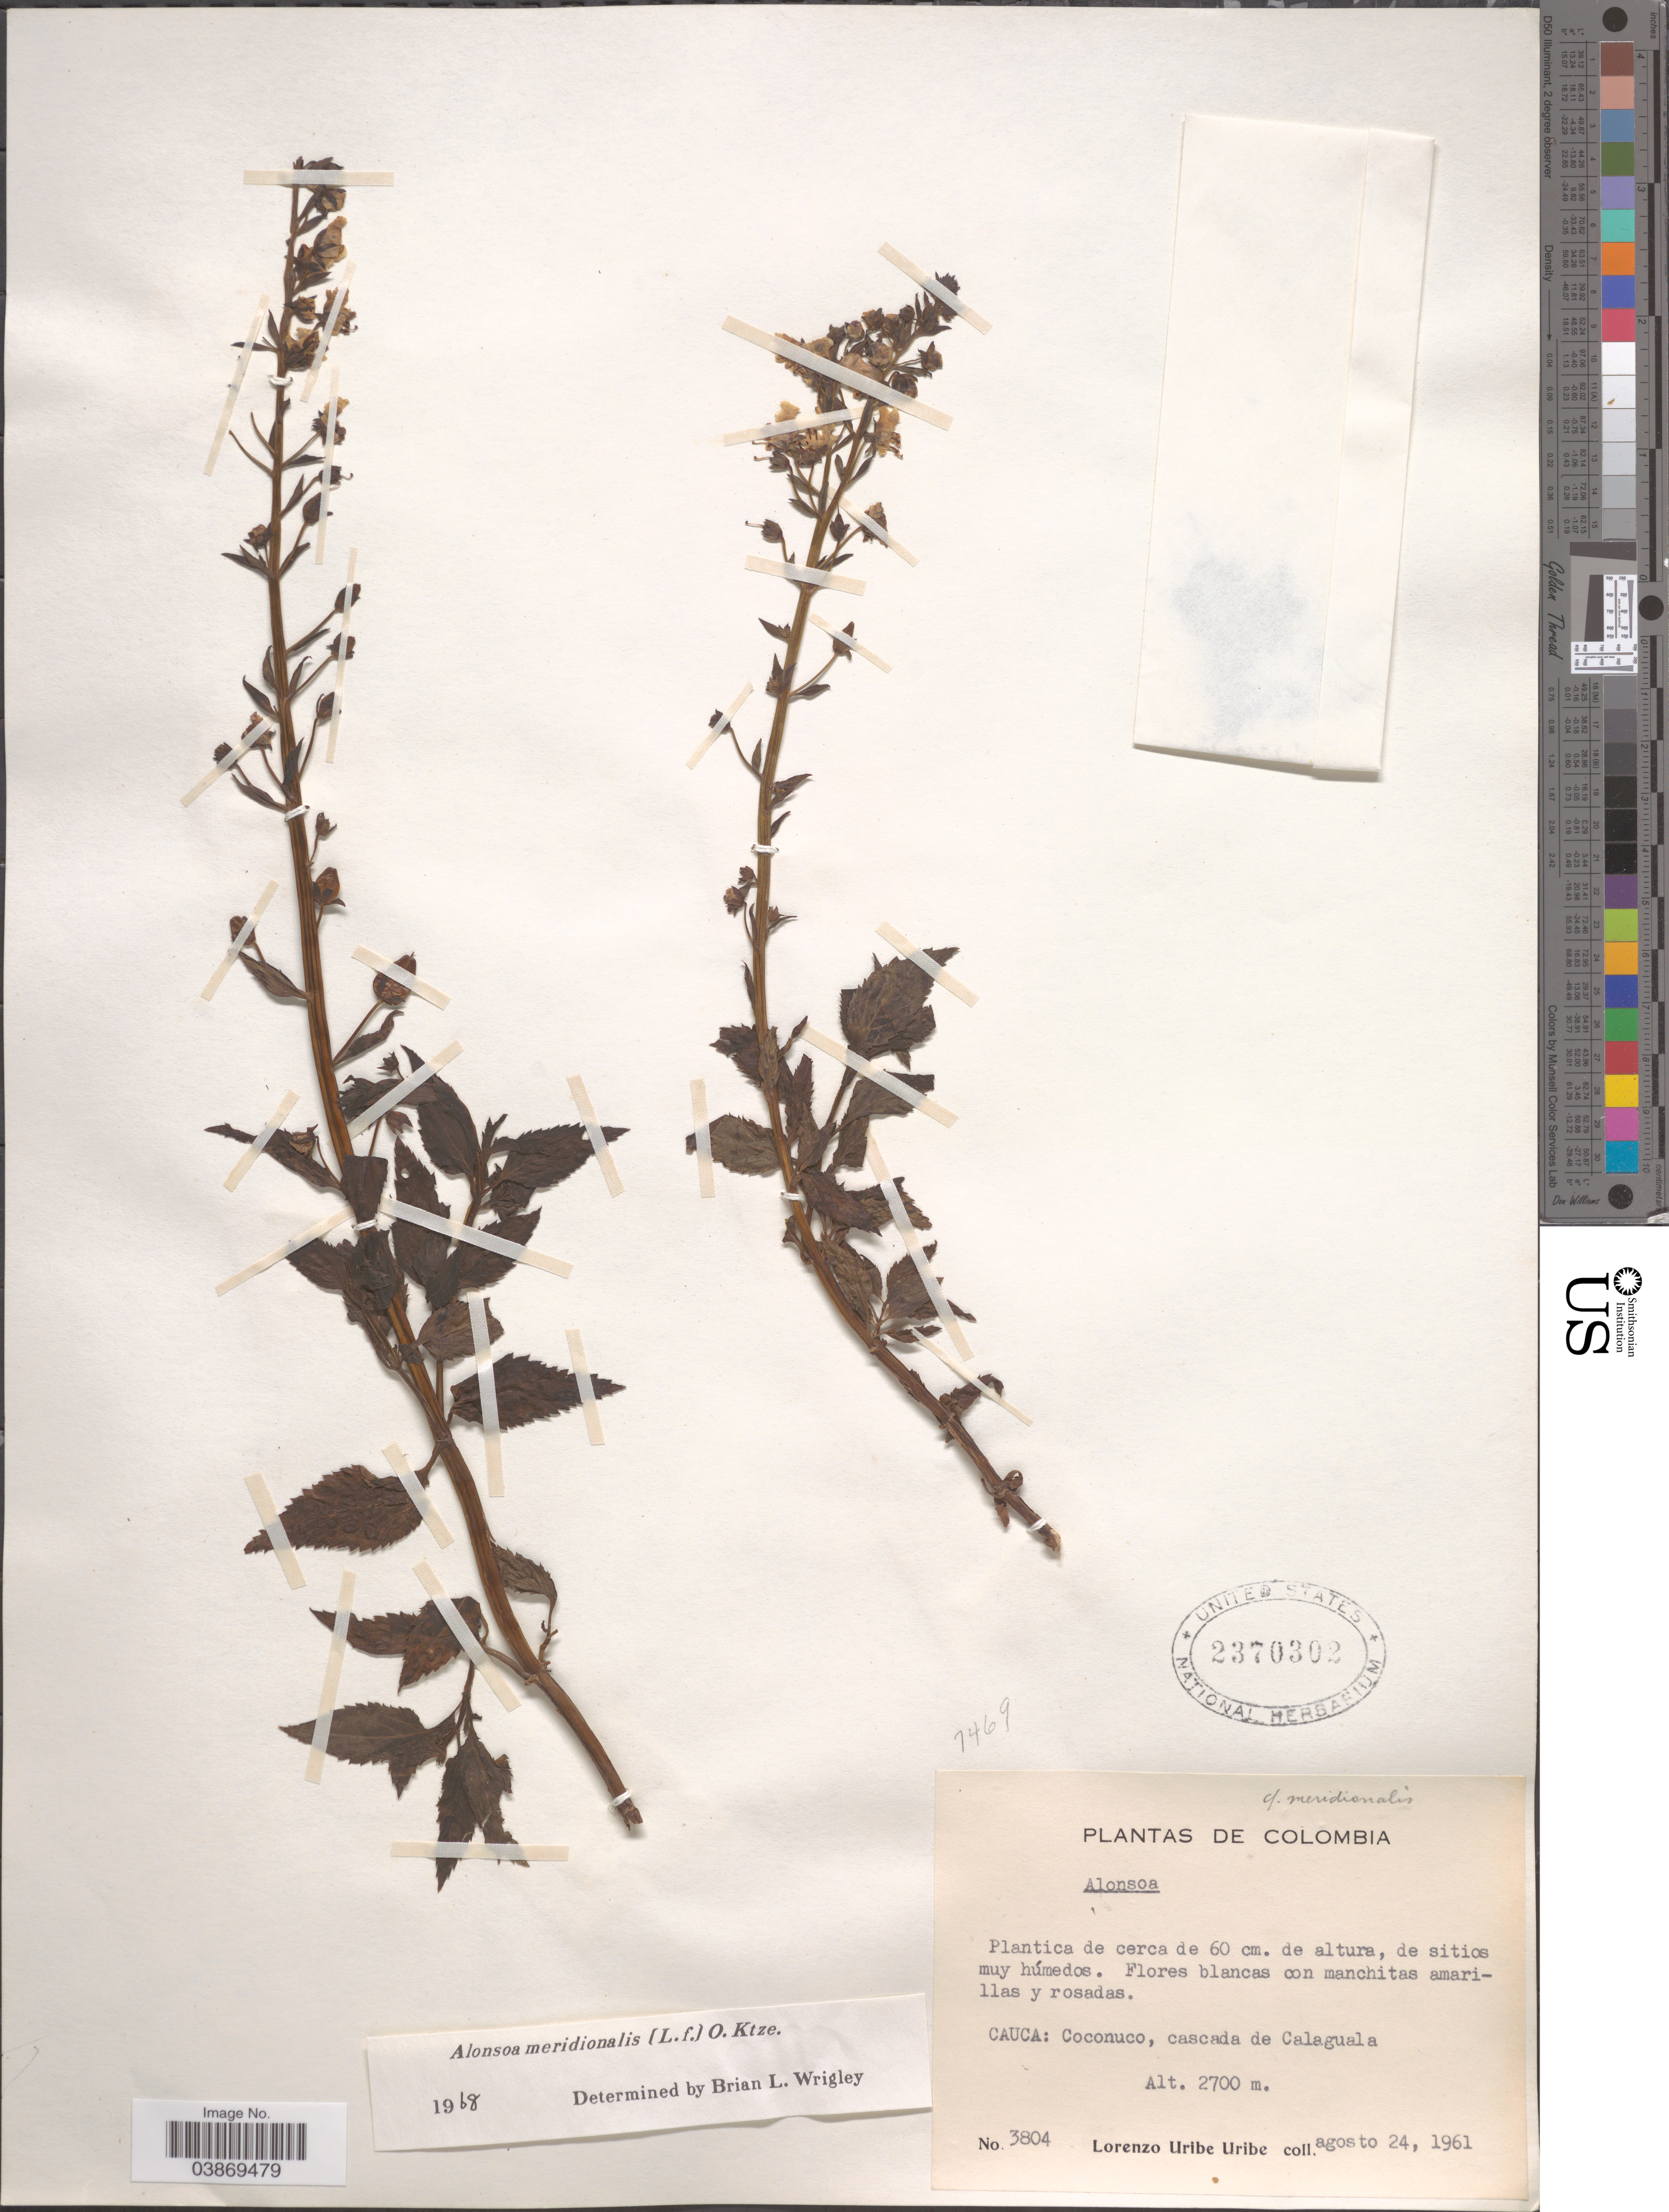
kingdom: Plantae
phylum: Tracheophyta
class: Magnoliopsida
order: Lamiales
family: Scrophulariaceae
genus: Alonsoa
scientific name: Alonsoa meridionalis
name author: (L. f.) Kuntze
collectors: L. Uribe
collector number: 3804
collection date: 1961-08-25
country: Colombia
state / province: Cauca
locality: Coconuco, cascada de Calaguala.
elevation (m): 2700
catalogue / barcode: US 2370302